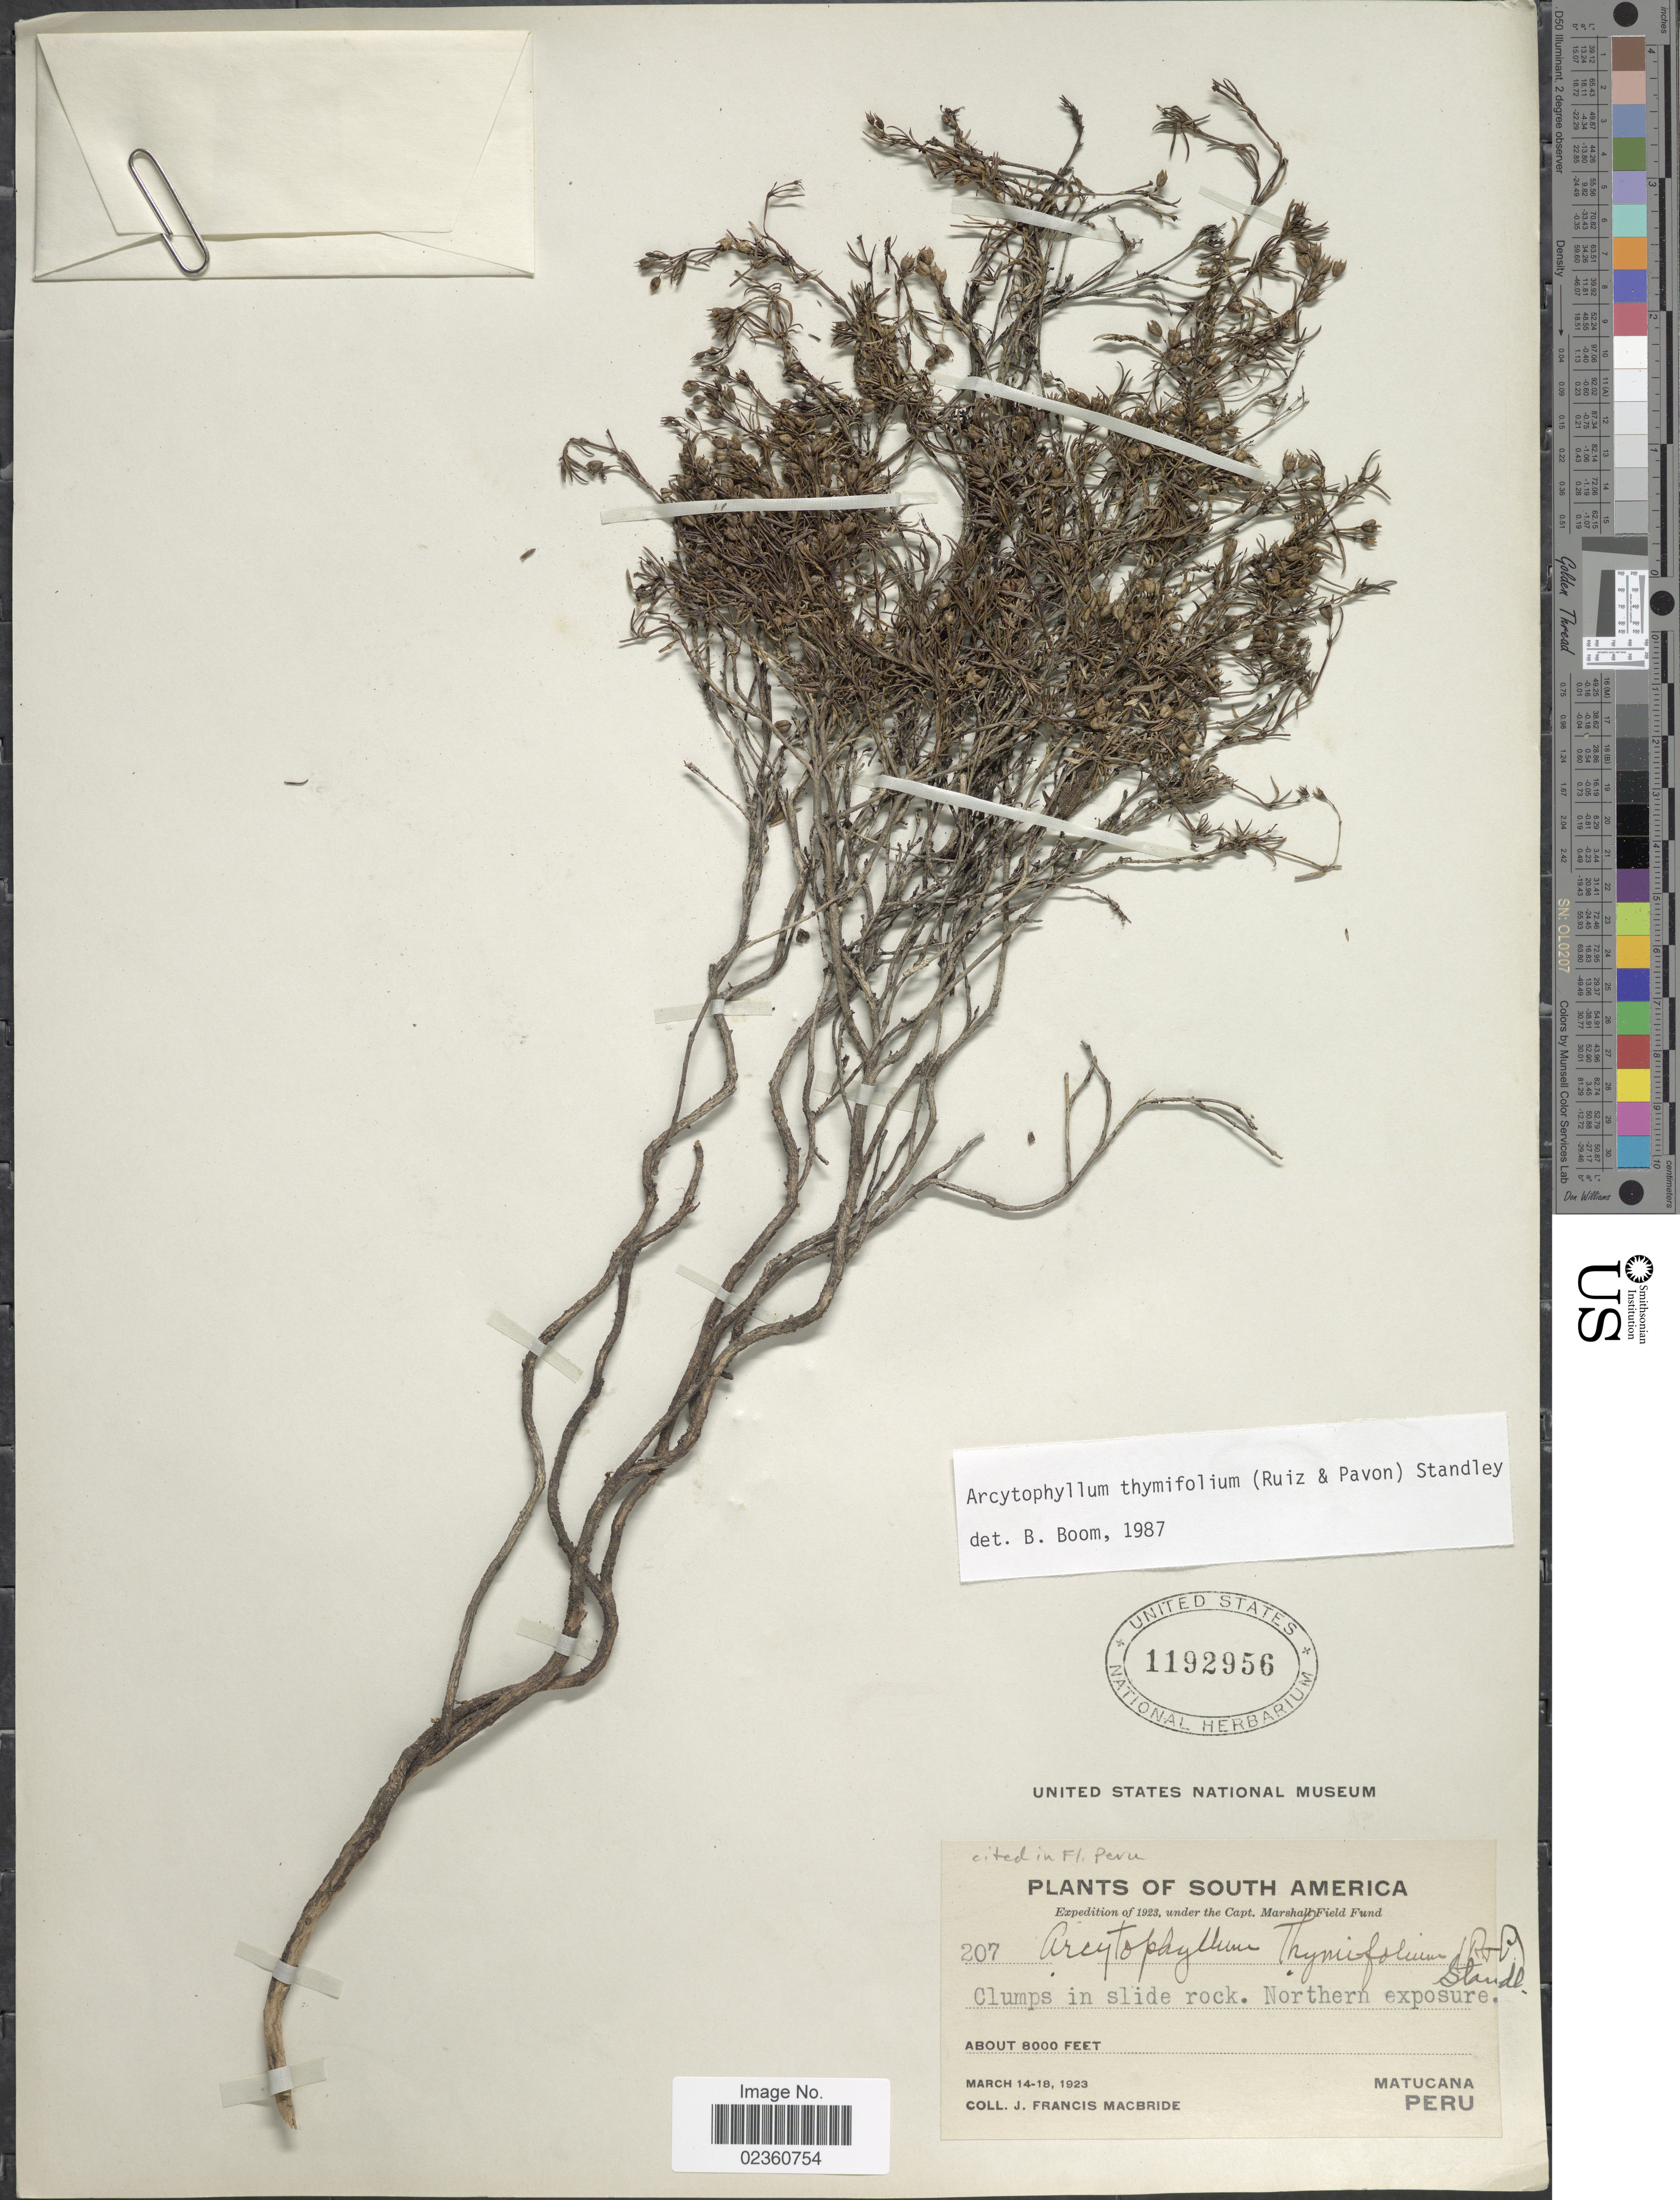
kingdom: Plantae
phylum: Tracheophyta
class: Magnoliopsida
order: Gentianales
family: Rubiaceae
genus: Arcytophyllum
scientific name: Arcytophyllum thymifolium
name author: (Ruiz & Pav.) Standl.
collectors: J. F. Macbride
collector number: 207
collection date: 1923-03-14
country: Peru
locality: Clumps in slide rock. Northern exposure, Matucana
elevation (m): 2438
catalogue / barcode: US 1192956